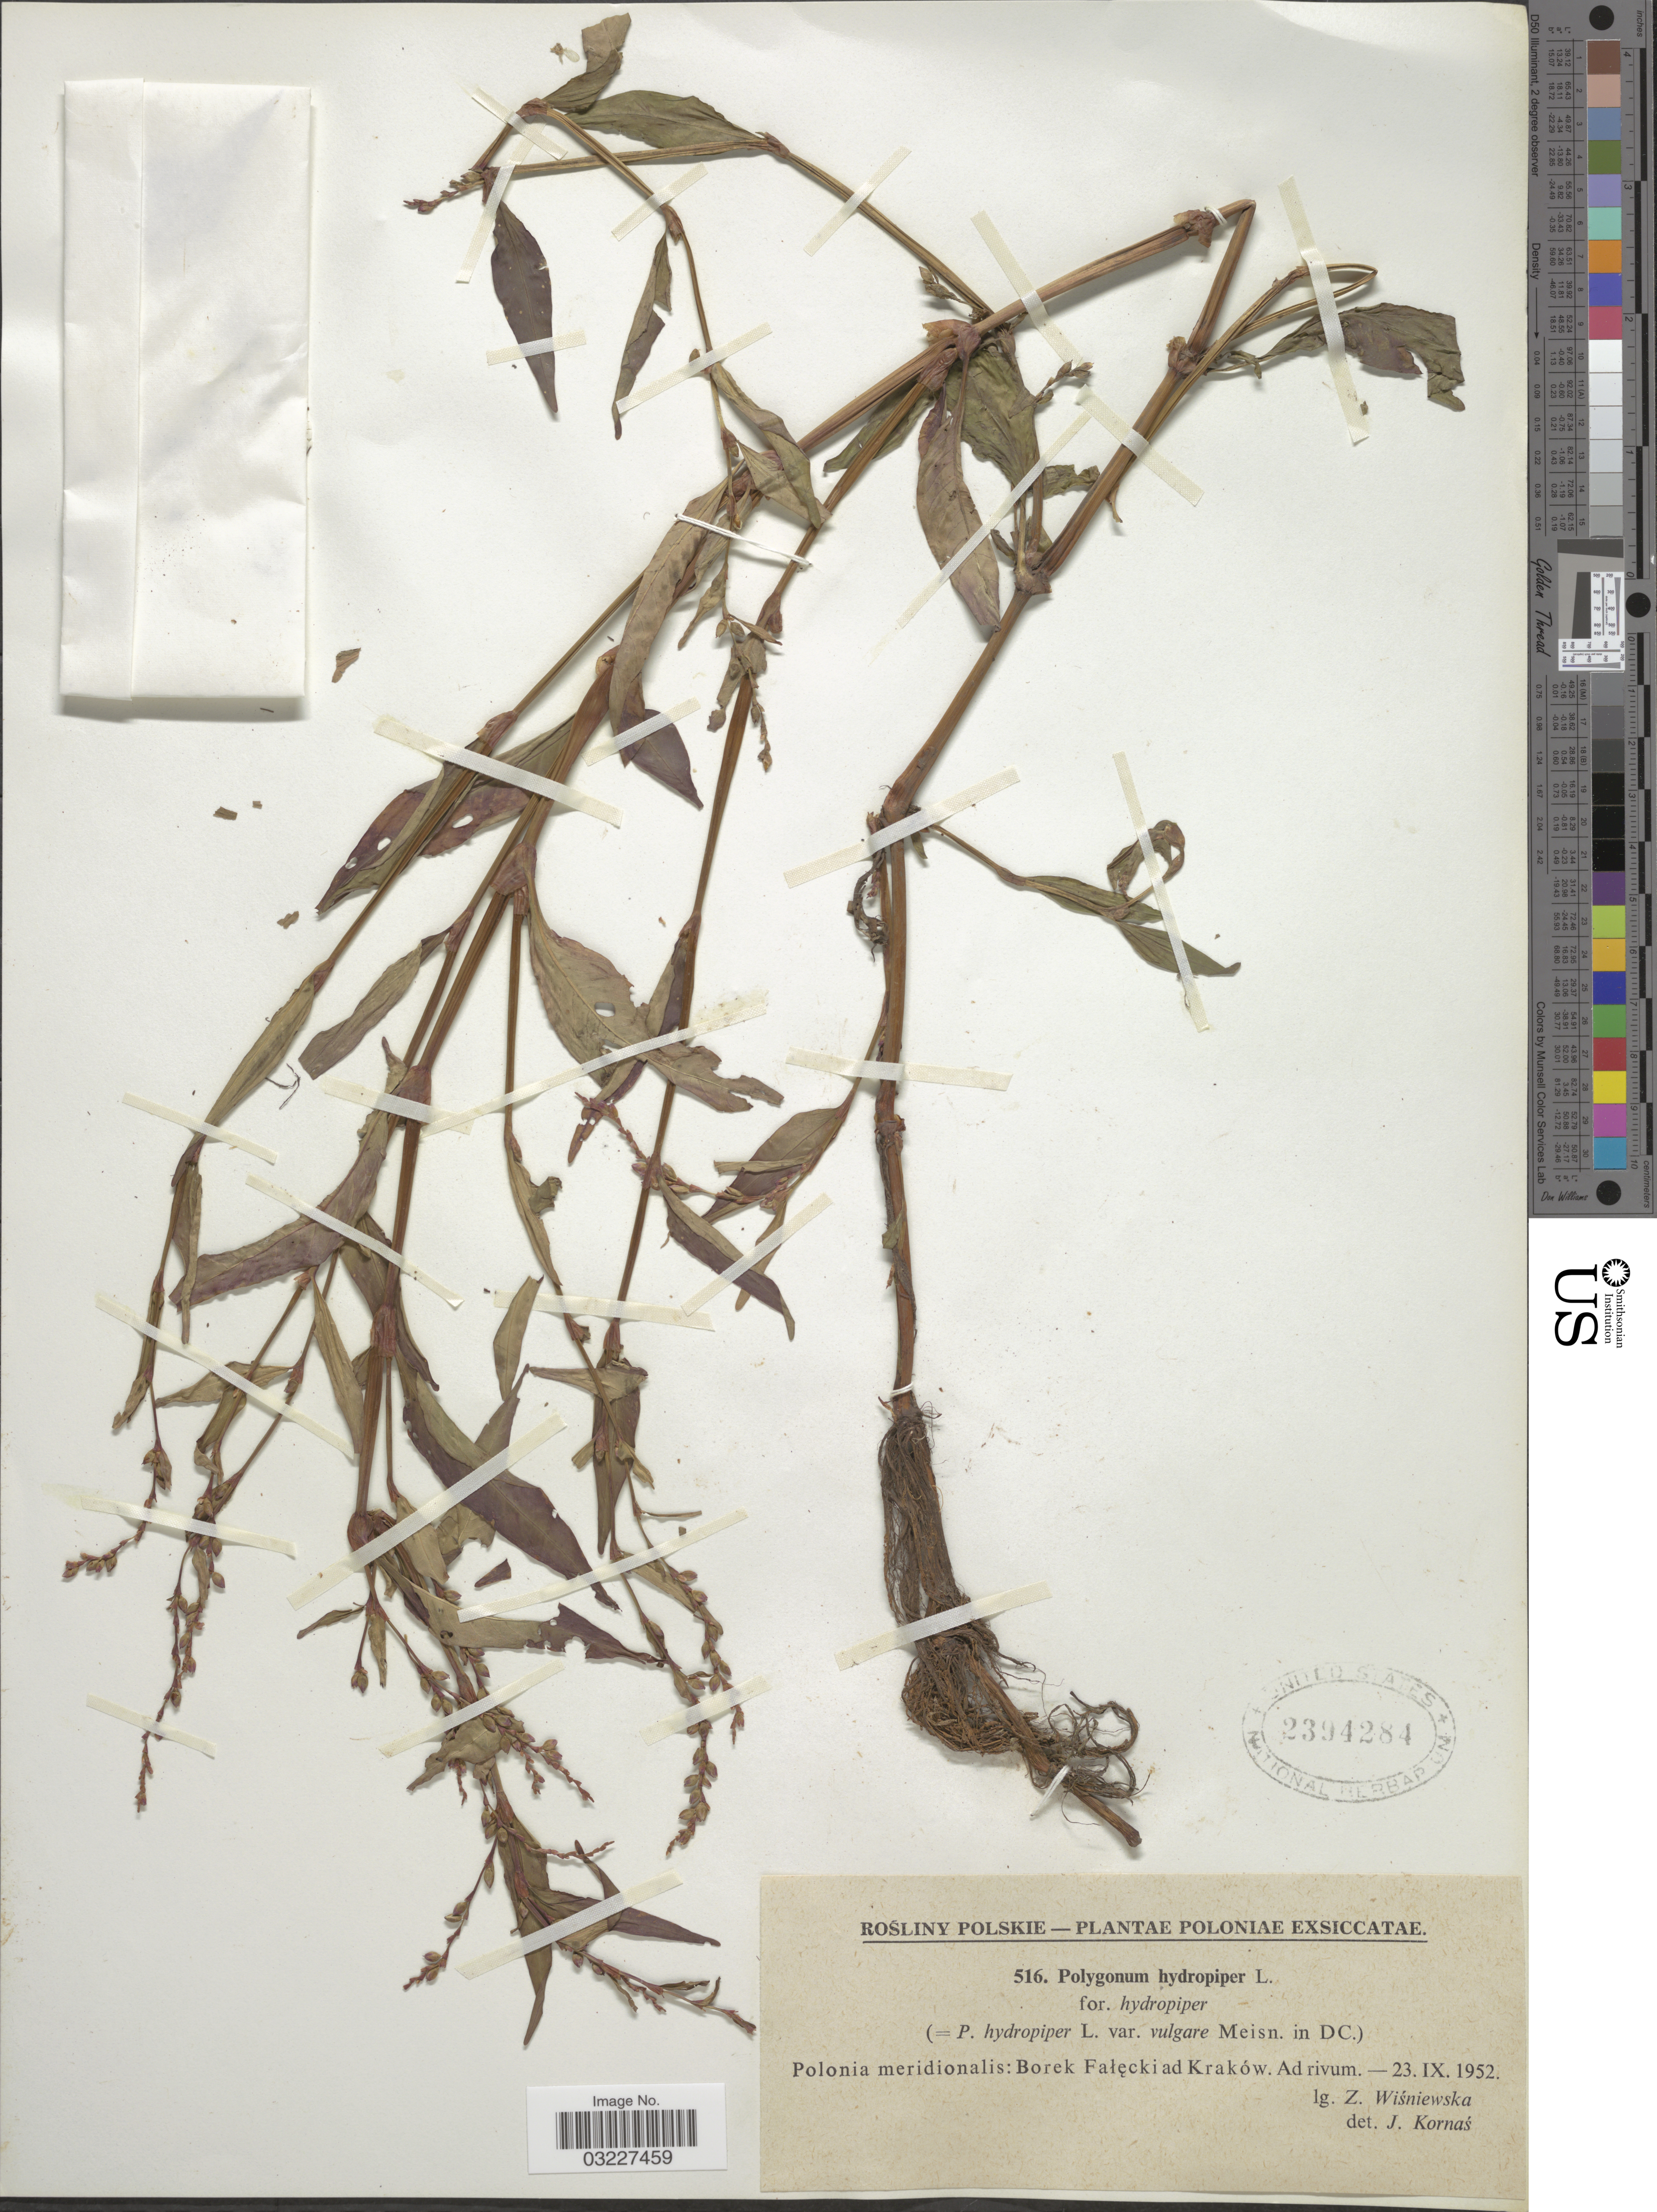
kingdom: Plantae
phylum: Tracheophyta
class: Magnoliopsida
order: Caryophyllales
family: Polygonaceae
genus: Polygonum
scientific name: Polygonum hydropiper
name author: L.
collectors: Z. Wisniewska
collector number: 516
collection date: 1952-09-23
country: Poland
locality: Polonia meridionalis: Borek Faleckiad Kraków. Ad rivum.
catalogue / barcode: US 2394284